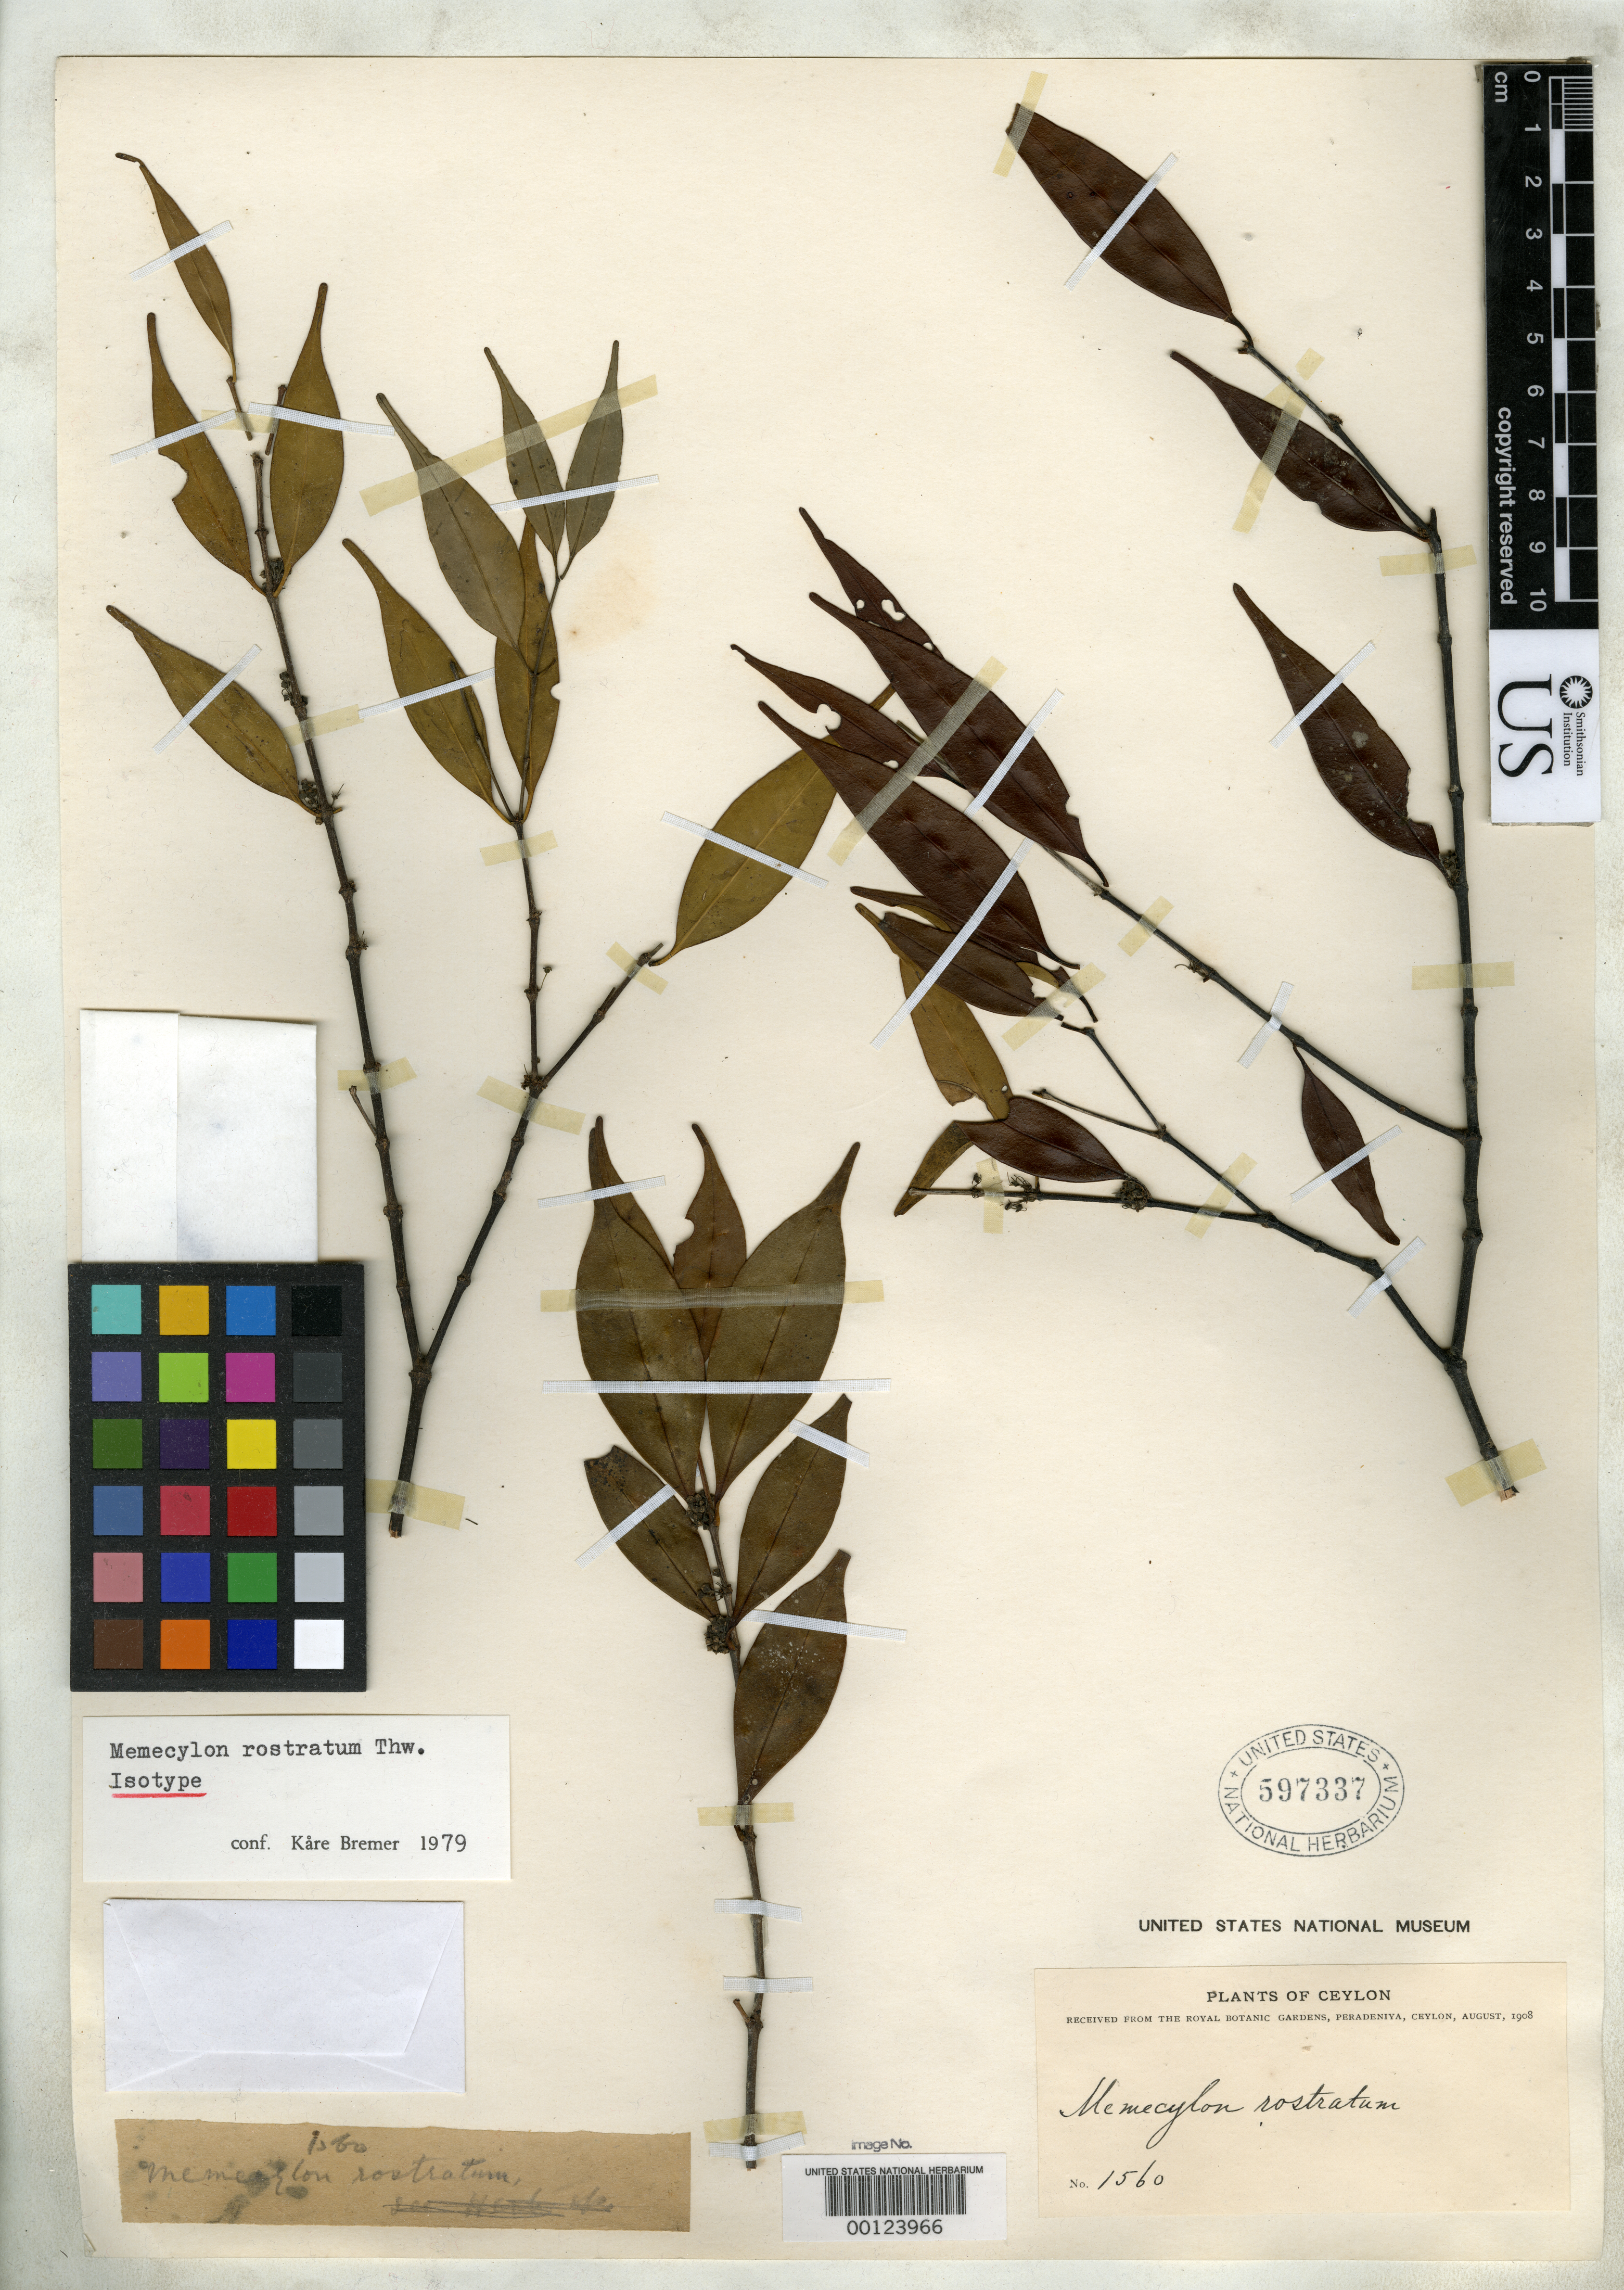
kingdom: Plantae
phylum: Tracheophyta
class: Magnoliopsida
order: Myrtales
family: Melastomataceae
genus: Memecylon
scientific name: Memecylon rostratum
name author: Thwaites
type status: Isotype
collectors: G. H. K. Thwaites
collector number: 1560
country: Sri Lanka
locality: "Ceylon"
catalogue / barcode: US 597337